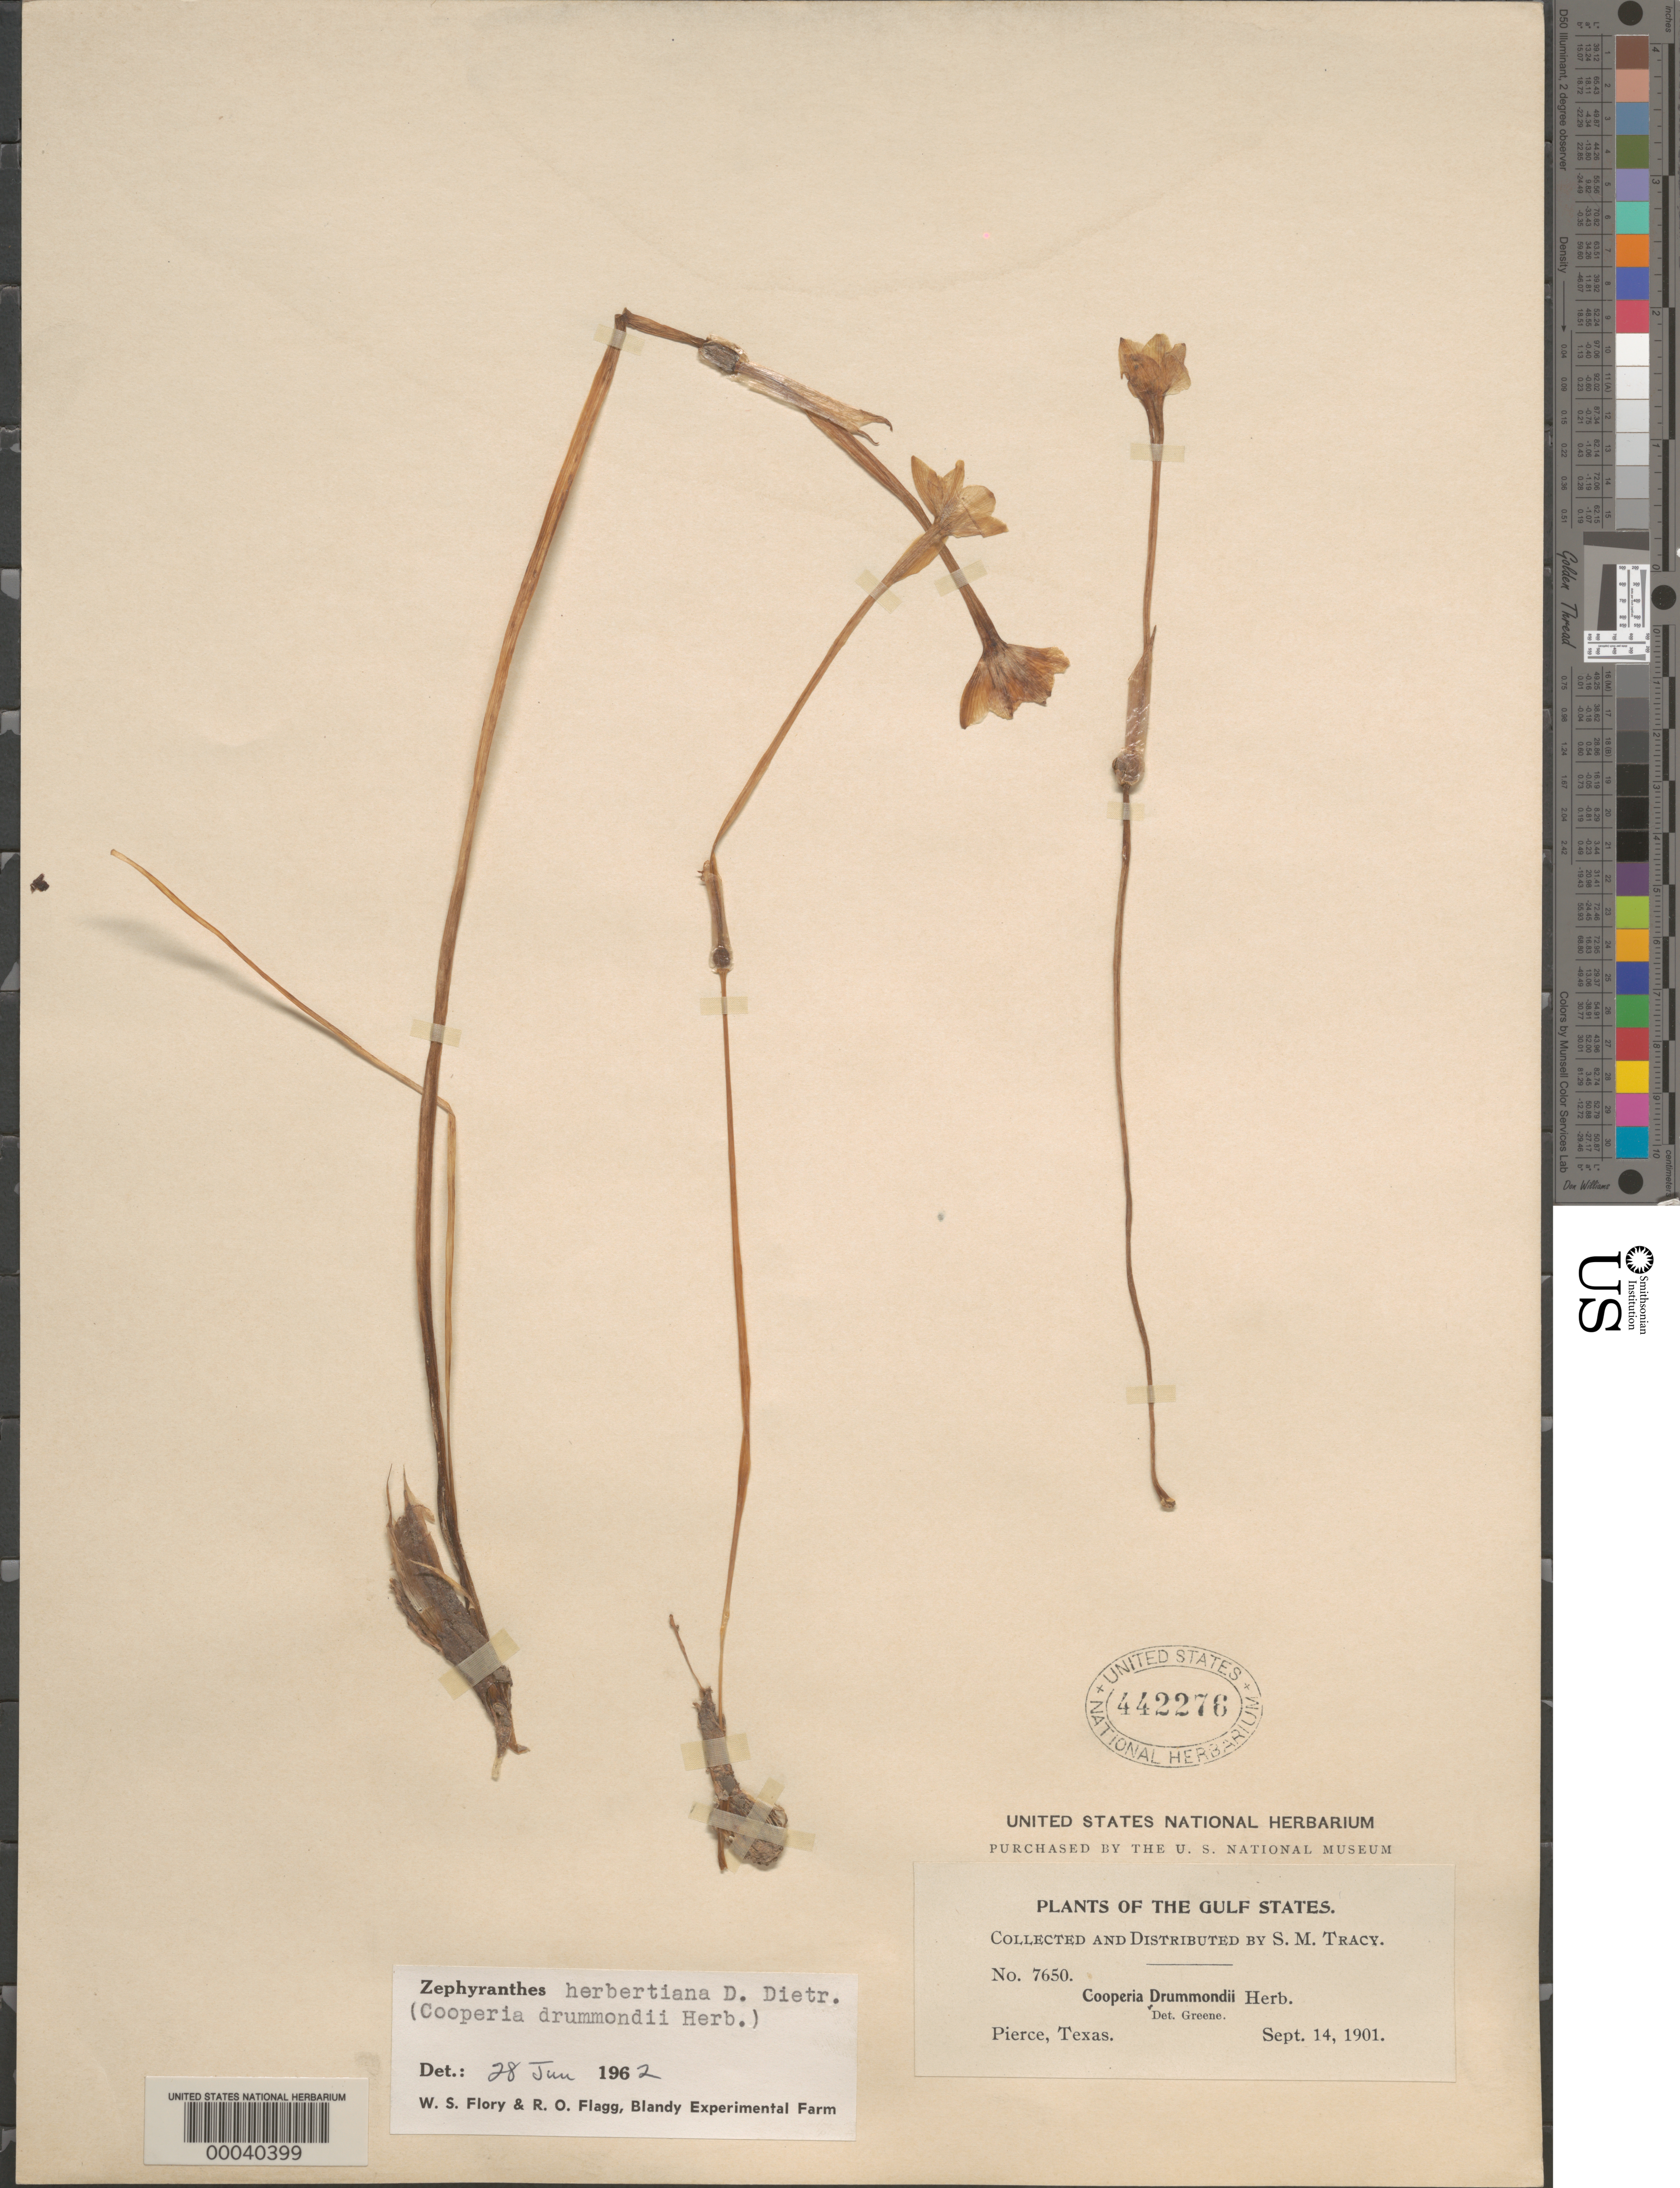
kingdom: Plantae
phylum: Tracheophyta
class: Liliopsida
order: Asparagales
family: Amaryllidaceae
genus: Zephyranthes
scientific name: Zephyranthes herbertiana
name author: D. Dietr.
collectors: S. M. Tracy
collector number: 7650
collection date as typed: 14 Sep 1901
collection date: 1901-09-14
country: United States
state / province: Texas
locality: Pierce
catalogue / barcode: US 442276